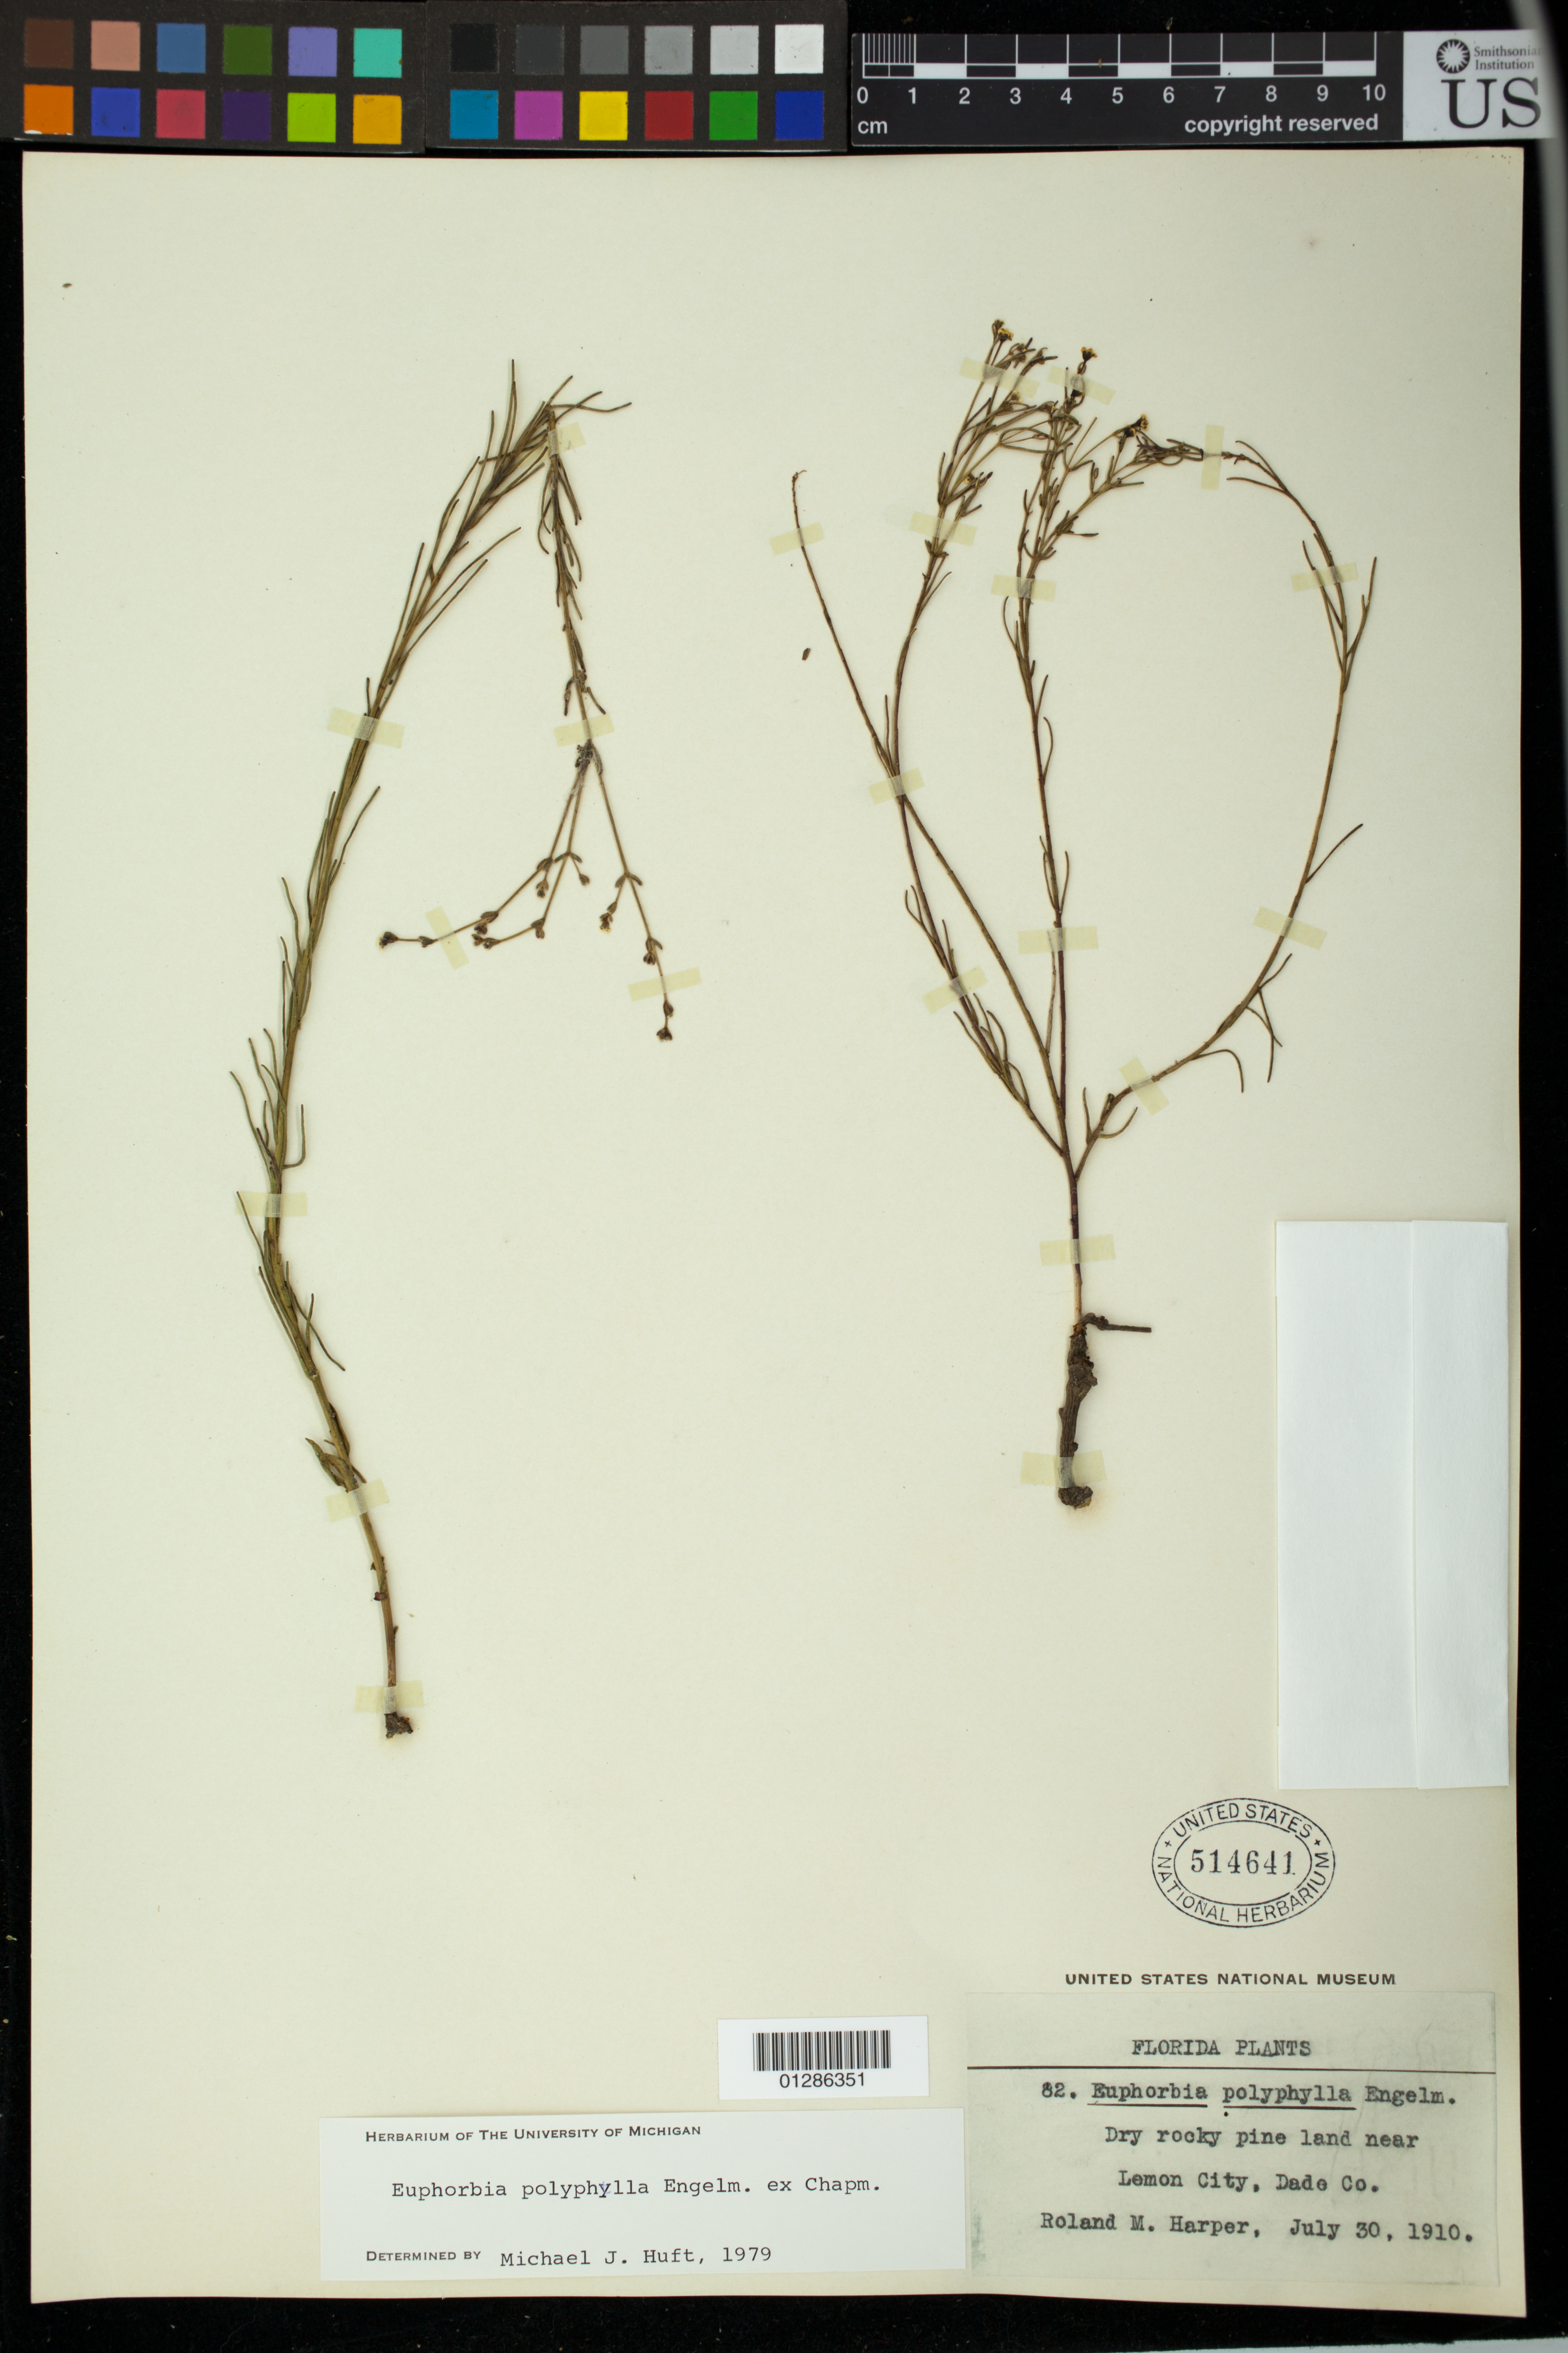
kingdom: Plantae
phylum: Tracheophyta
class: Magnoliopsida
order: Malpighiales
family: Euphorbiaceae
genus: Euphorbia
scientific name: Euphorbia polyphylla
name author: Engelm. ex Holz.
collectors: R. M. Harper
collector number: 82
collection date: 1910-07-30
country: United States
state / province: Florida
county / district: Miami-Dade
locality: Lemon City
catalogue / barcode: US 514641